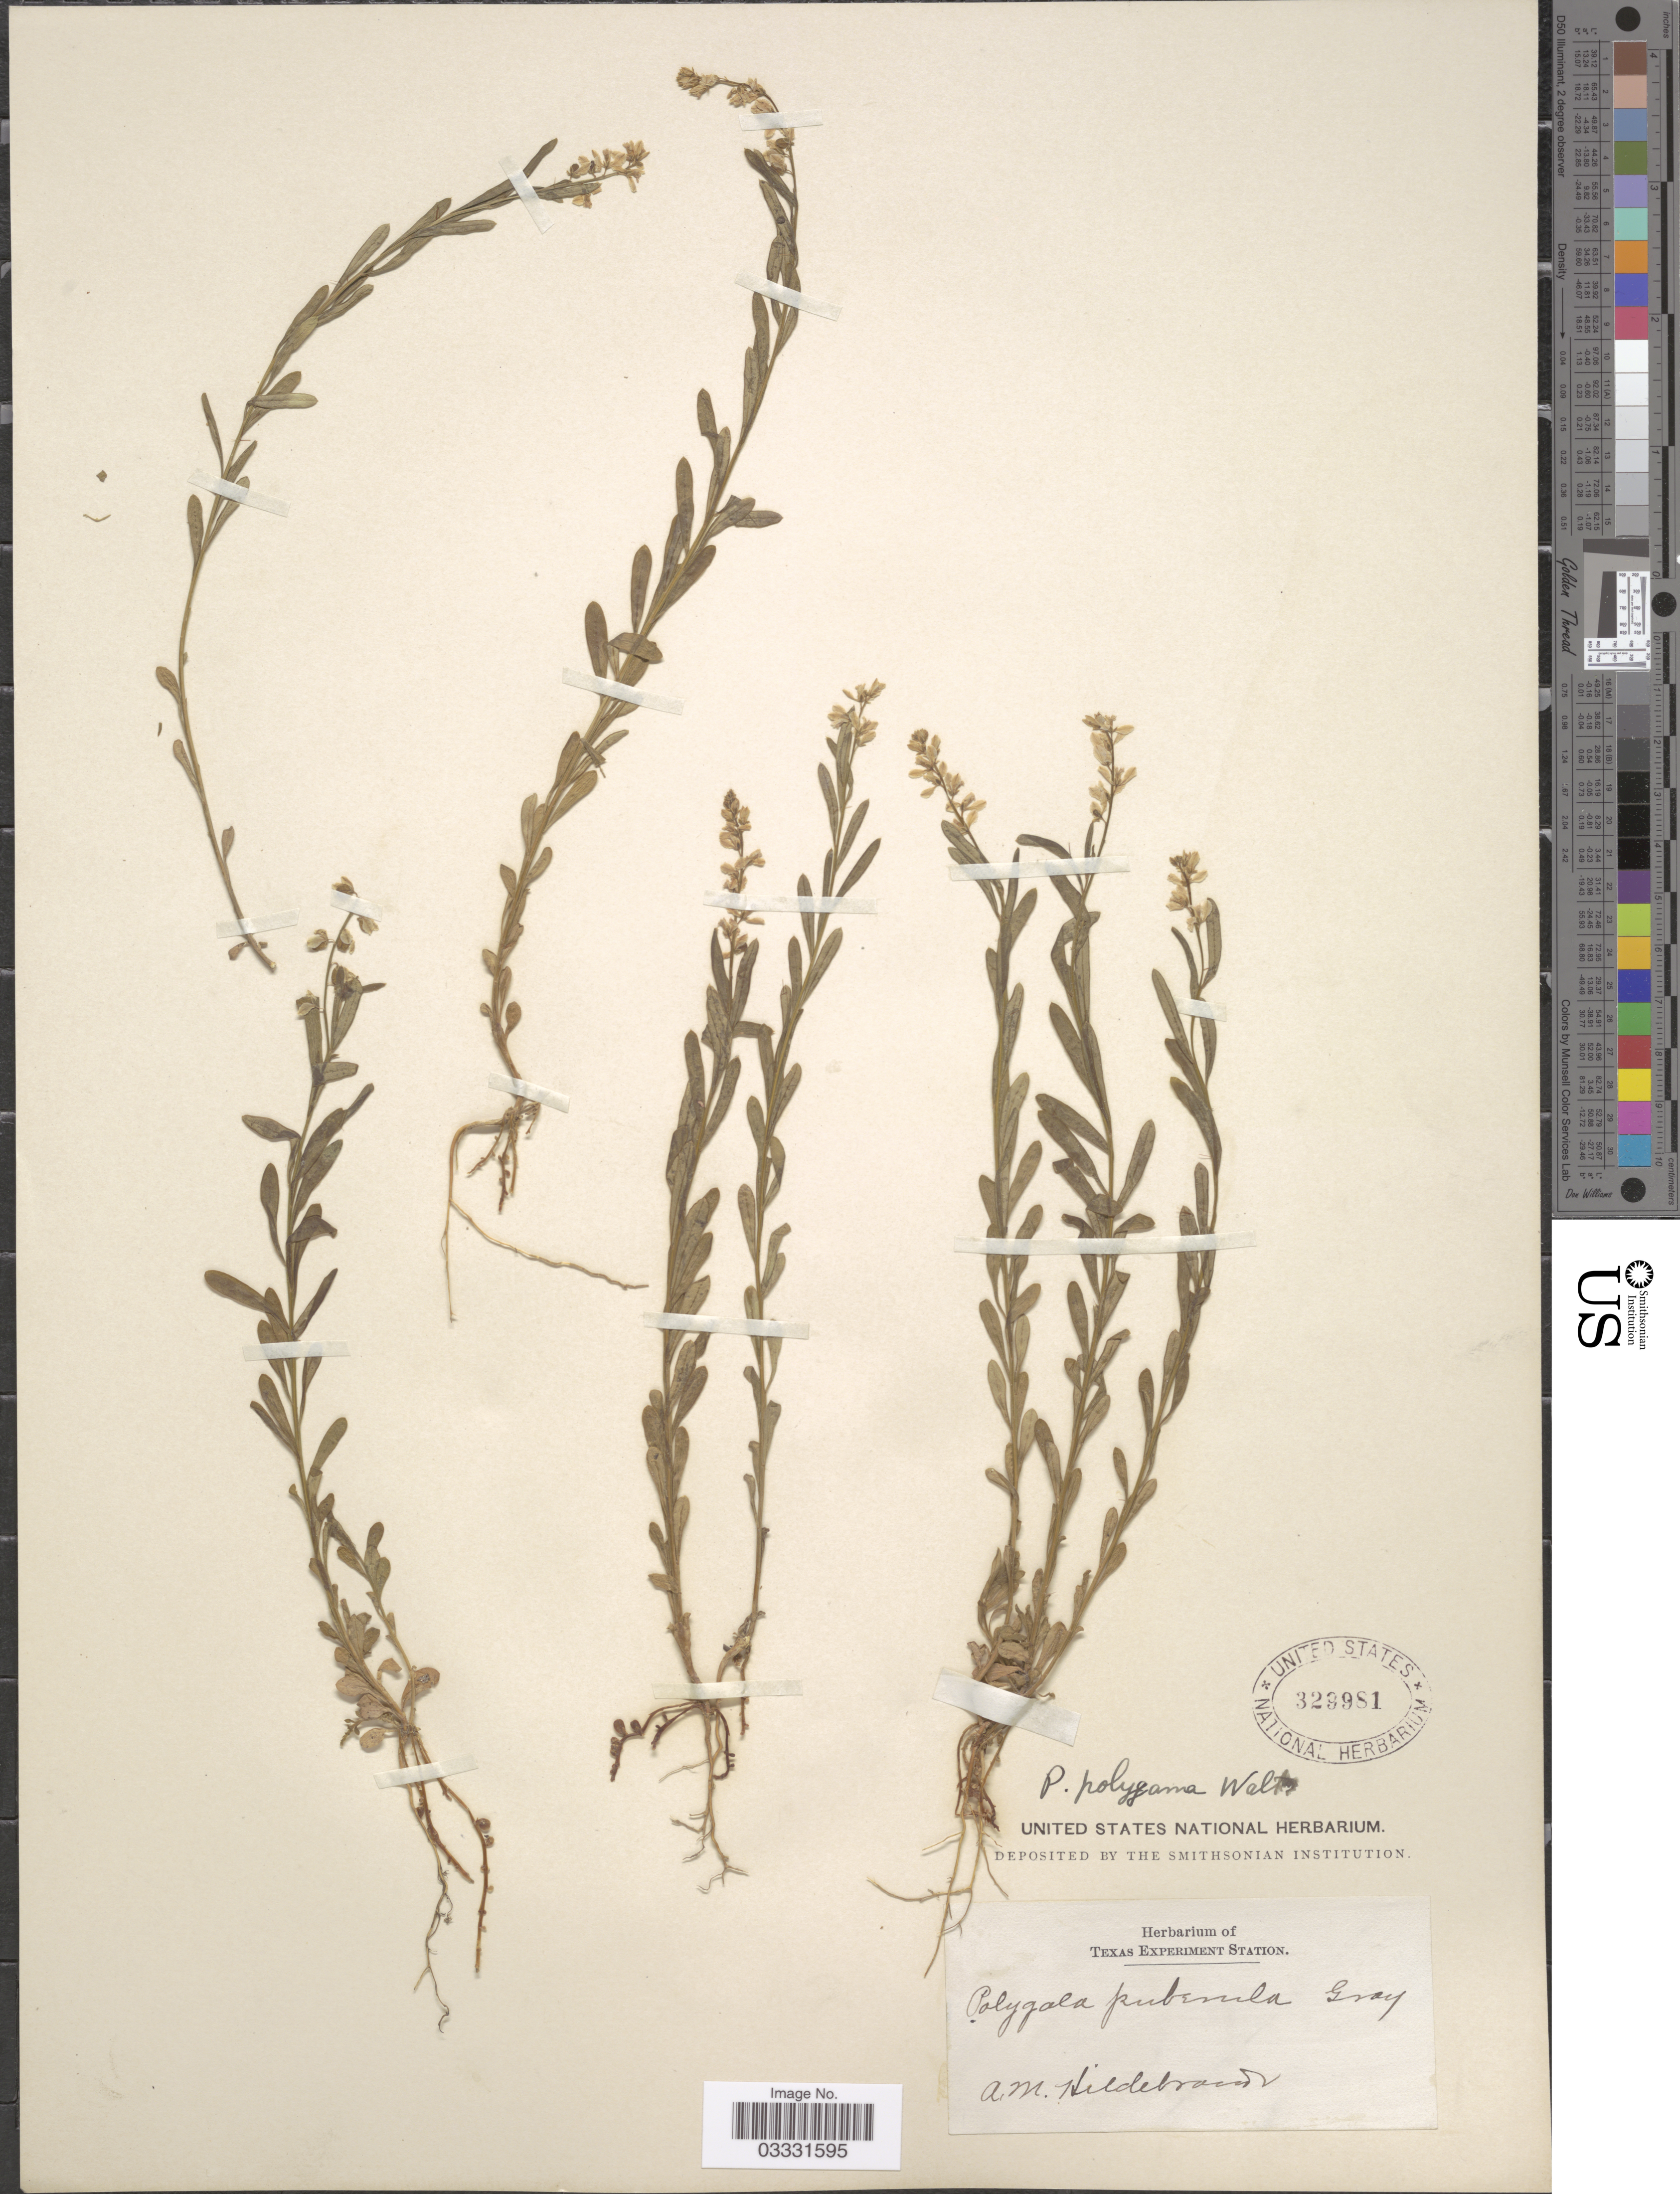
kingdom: Plantae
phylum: Tracheophyta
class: Magnoliopsida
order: Fabales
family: Polygalaceae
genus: Polygala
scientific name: Polygala polygama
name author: Walter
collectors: A. Hildebrand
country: United States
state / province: Texas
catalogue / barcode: US 329981